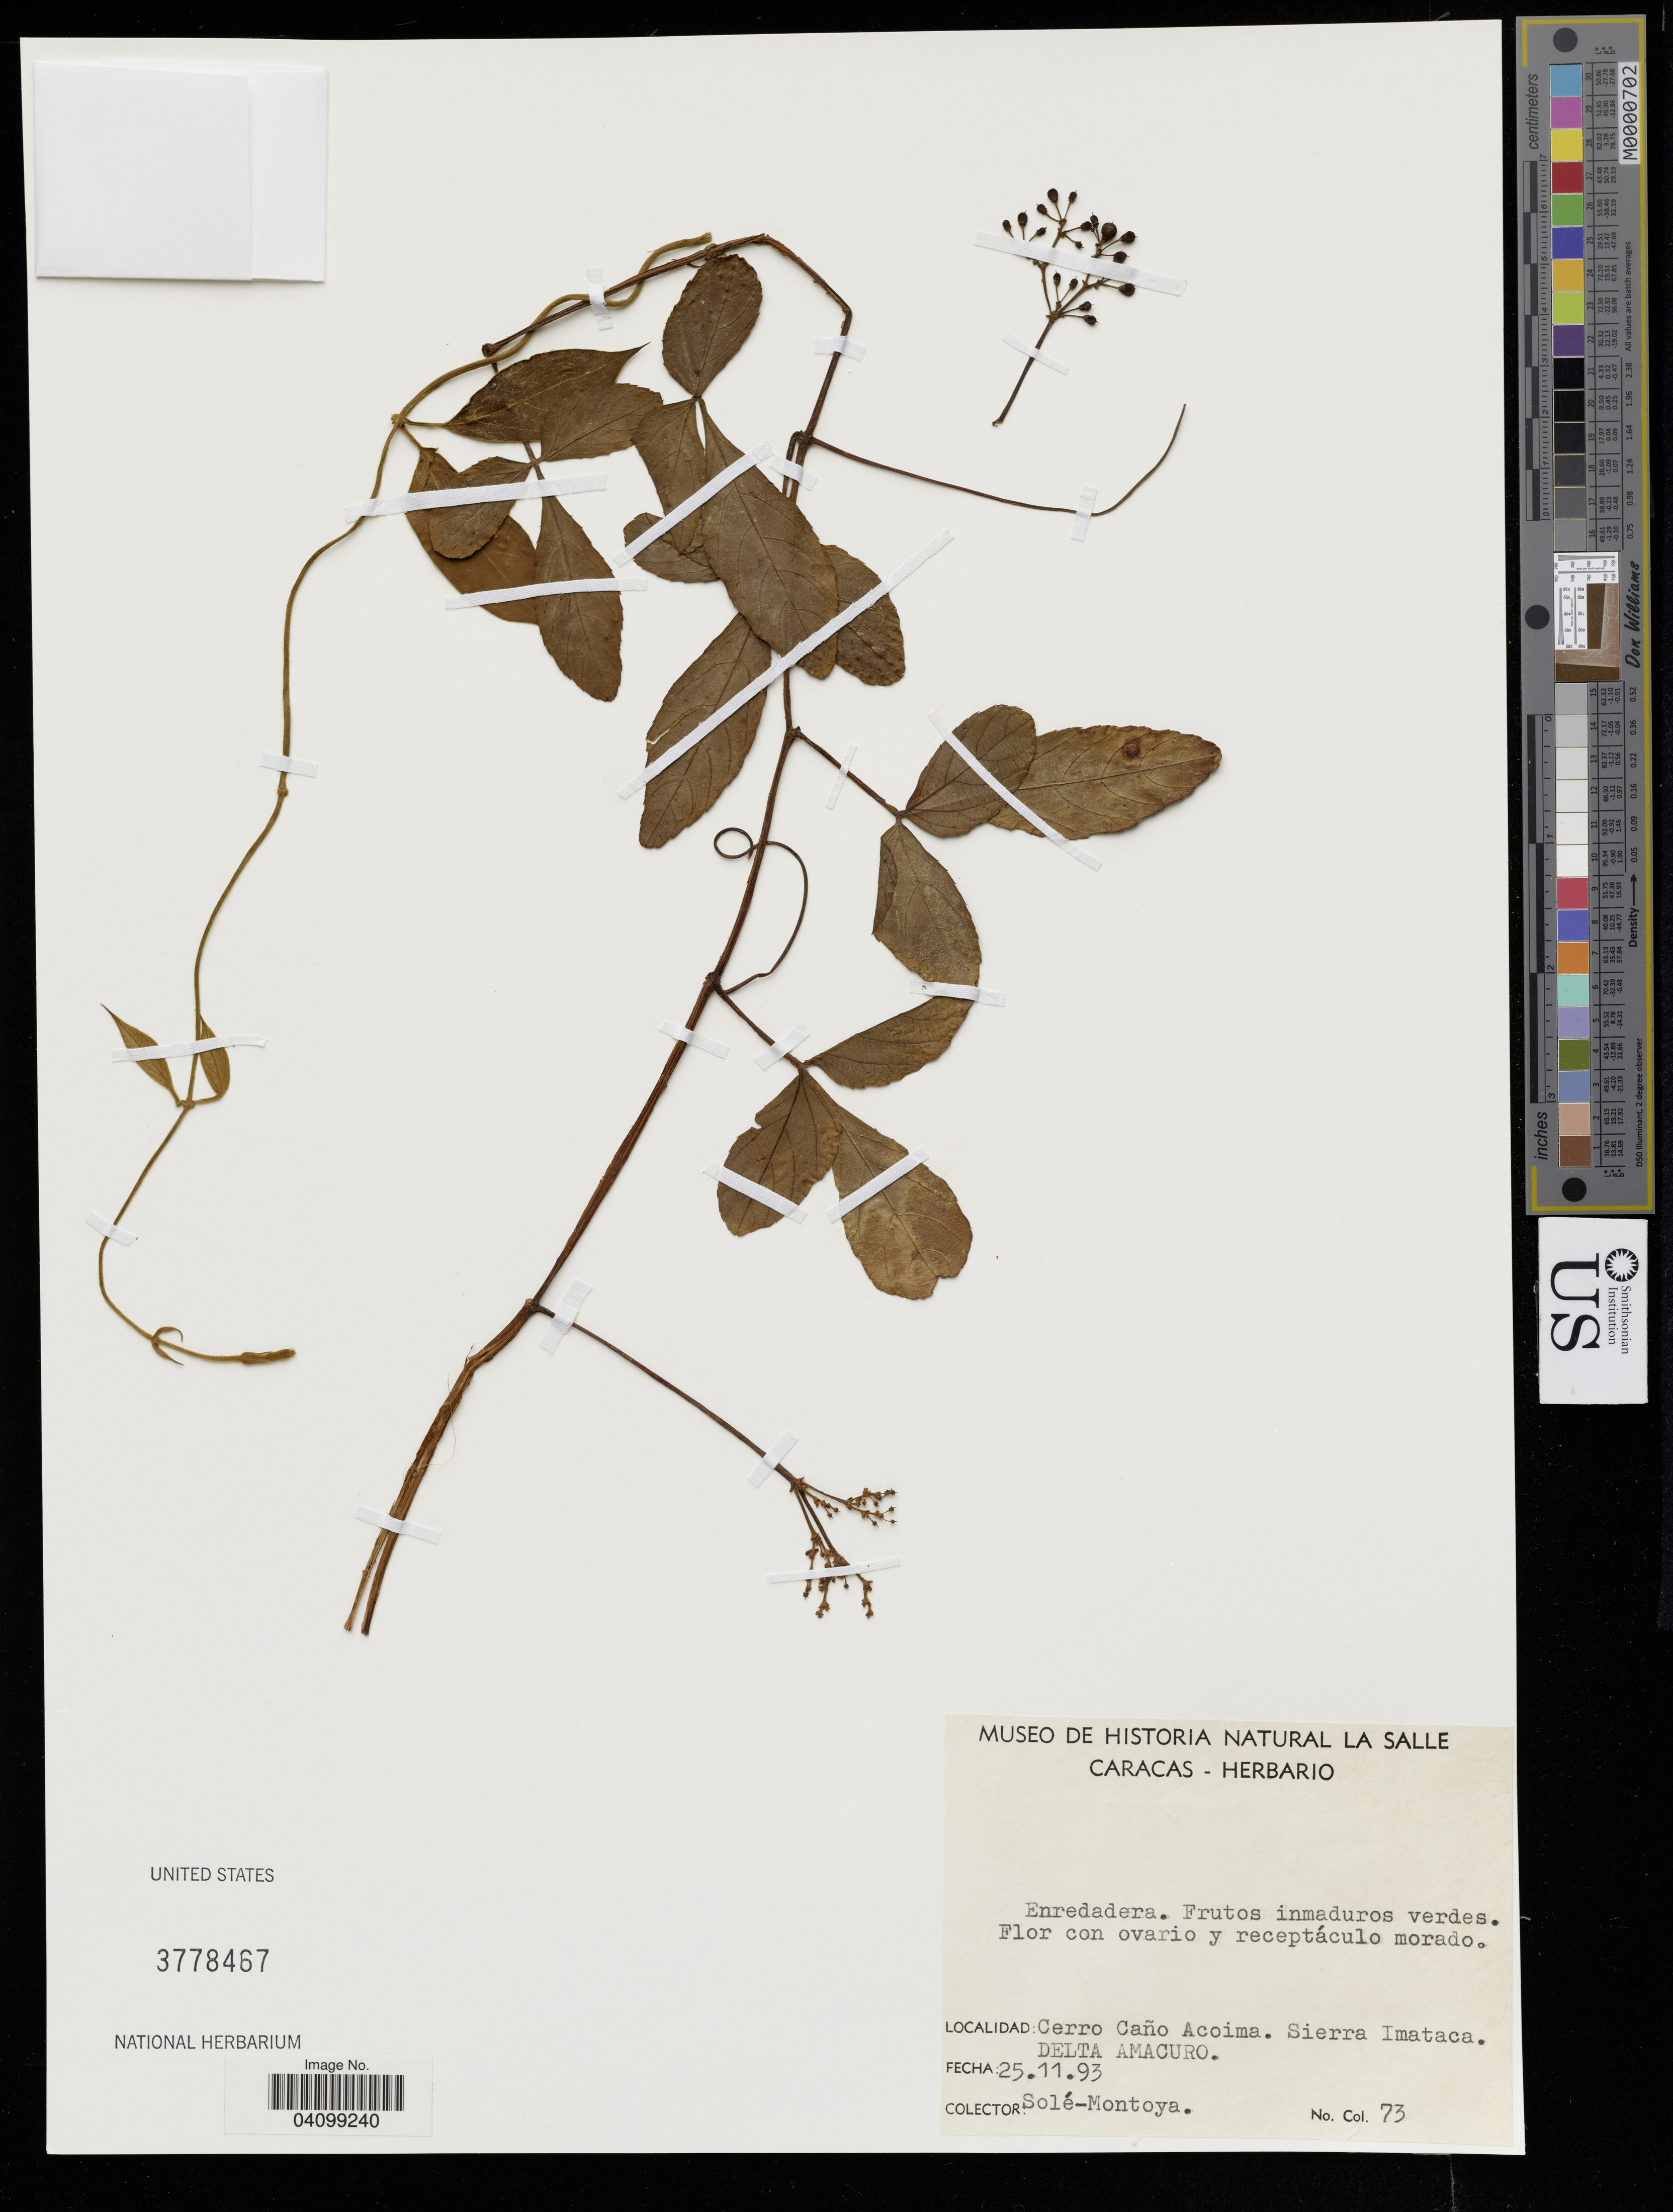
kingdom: Plantae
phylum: Tracheophyta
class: Magnoliopsida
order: Malpighiales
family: Passifloraceae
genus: Passiflora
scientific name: Passiflora sp.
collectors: S. Montoya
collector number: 73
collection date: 1993-11-25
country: Venezuela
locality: Cerro Caño Acoima. Sierra Imataca. DELTA AMACURO.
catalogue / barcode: US 3778467